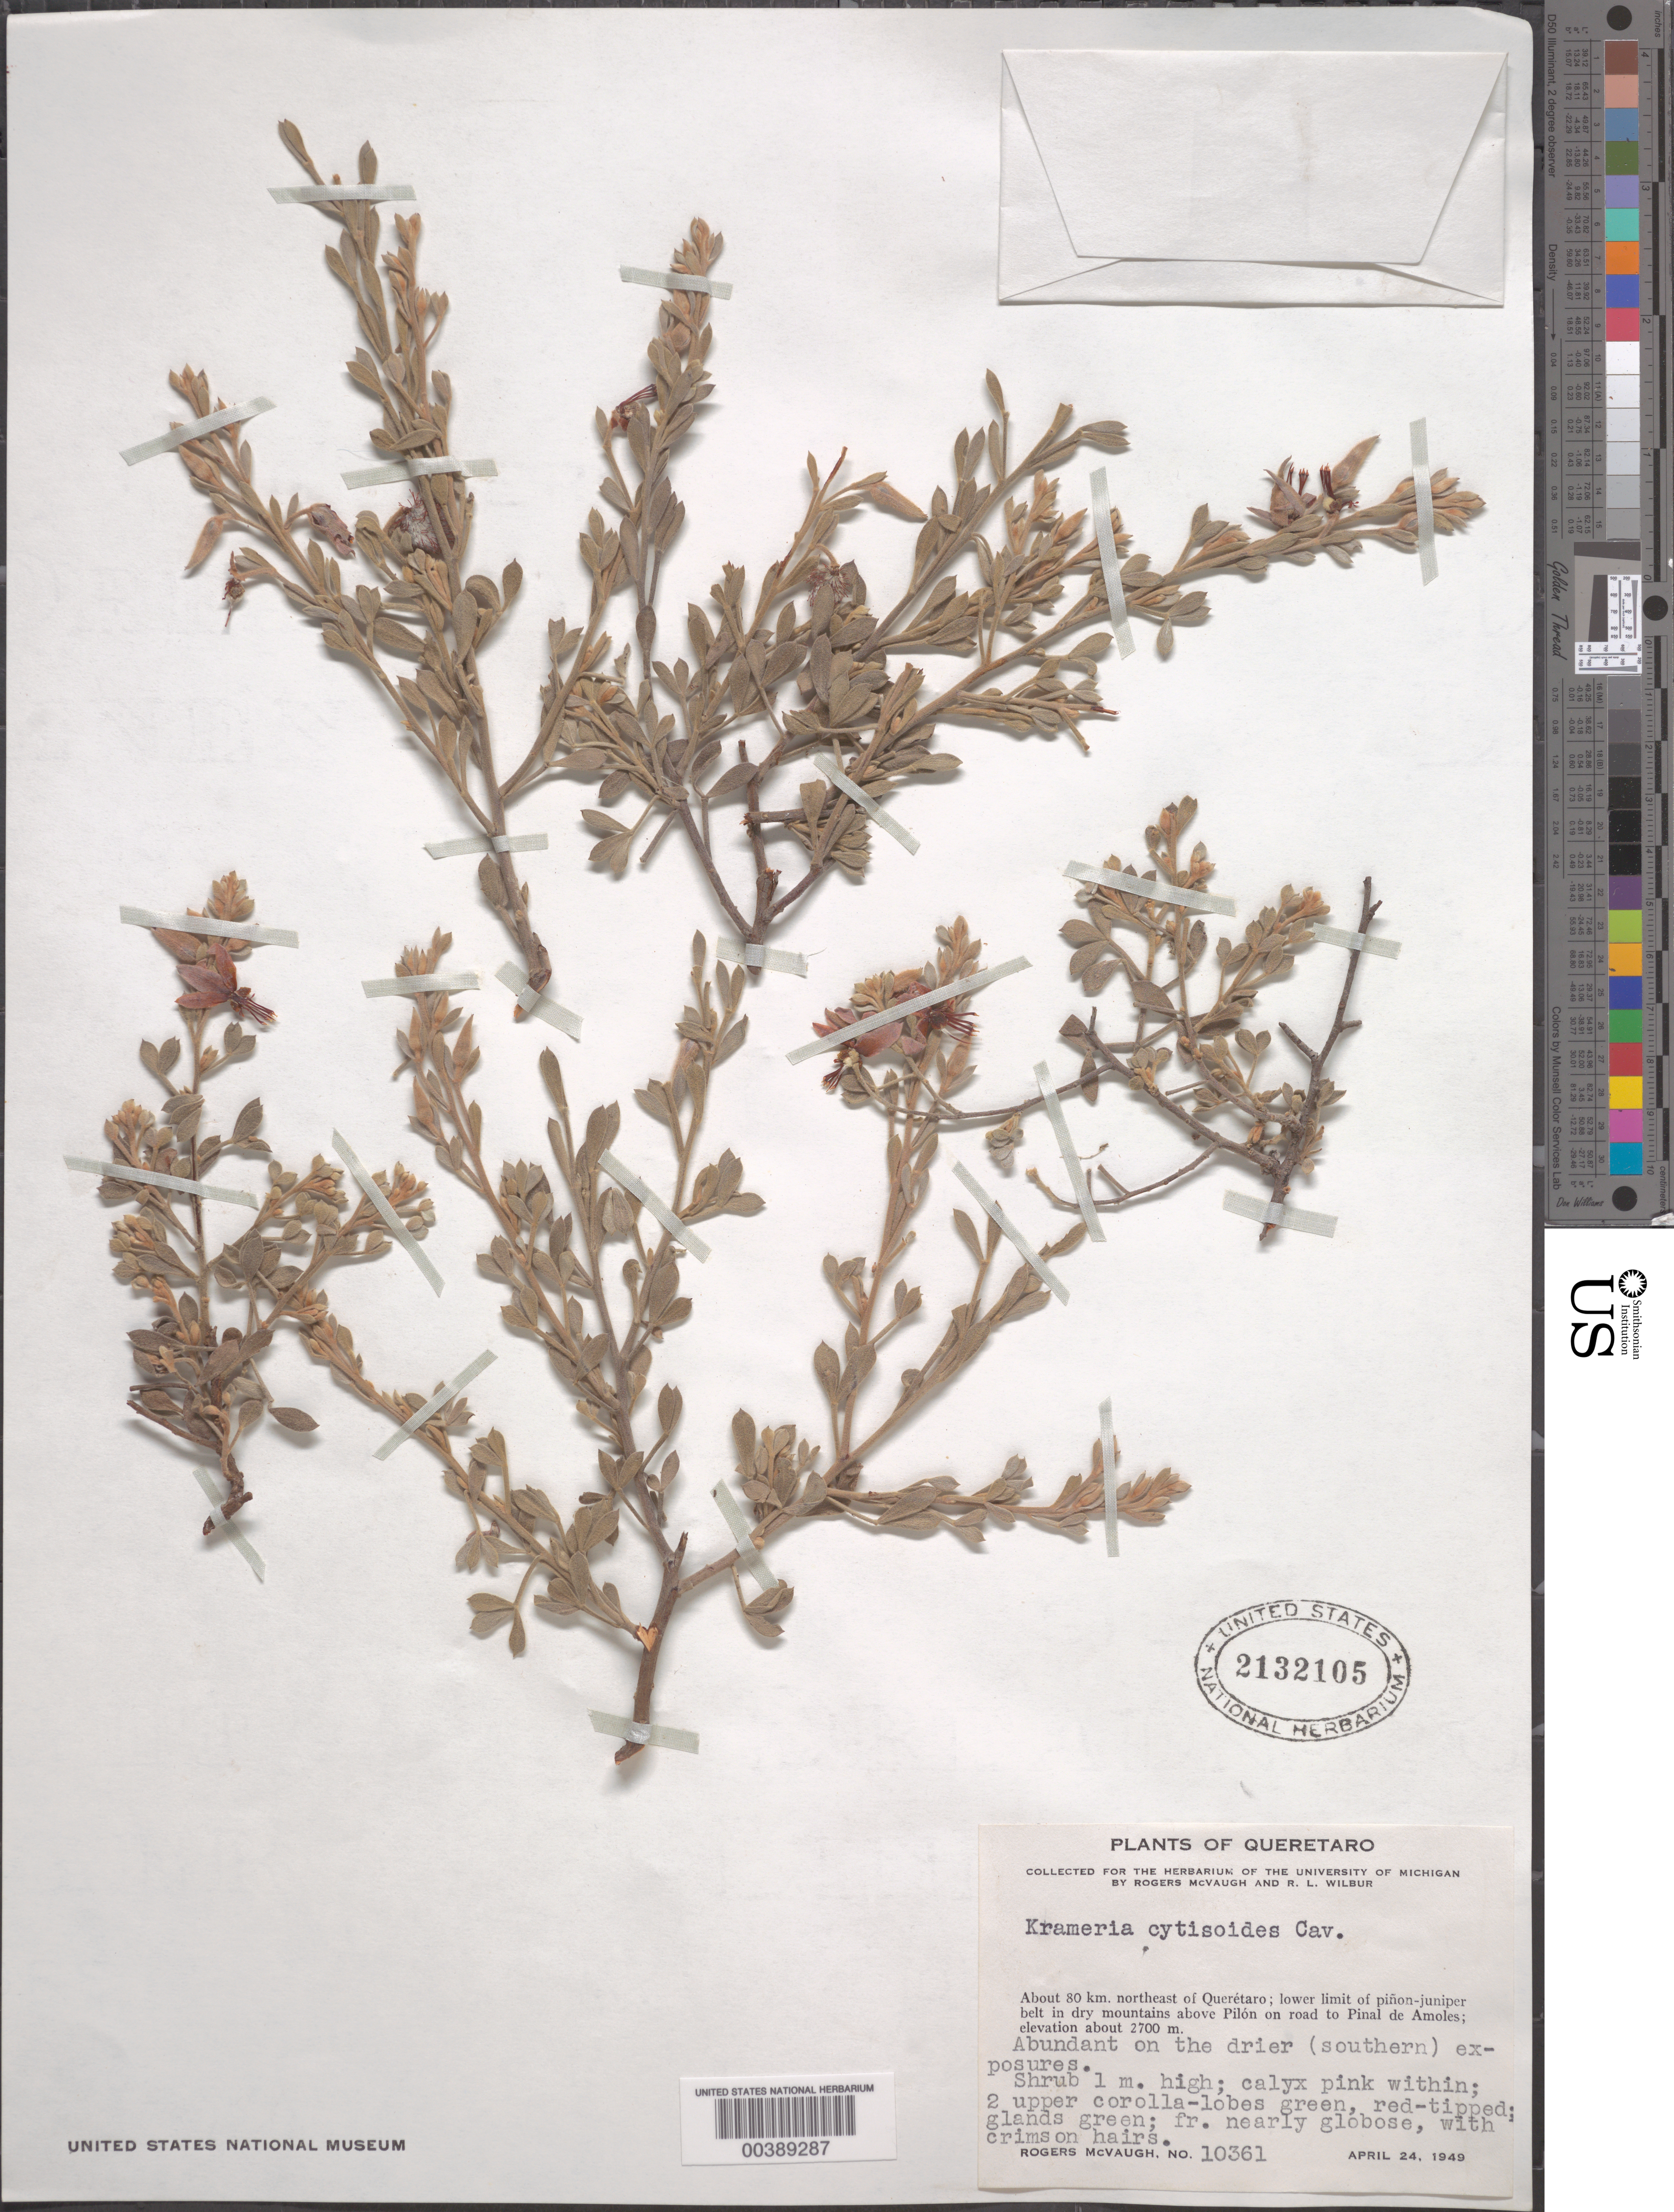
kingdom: Plantae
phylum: Tracheophyta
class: Magnoliopsida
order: Zygophyllales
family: Krameriaceae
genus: Krameria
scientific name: Krameria cytisoides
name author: Cav.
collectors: R. McVaugh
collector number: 10361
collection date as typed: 24 Apr 1949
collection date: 1949-04-24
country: Mexico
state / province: Querétaro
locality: Ca 80 km NE of Querétaro in mountains above Pilon on road to Pinal de Amoles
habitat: On drier southern exposures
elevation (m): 2700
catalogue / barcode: US 2132105